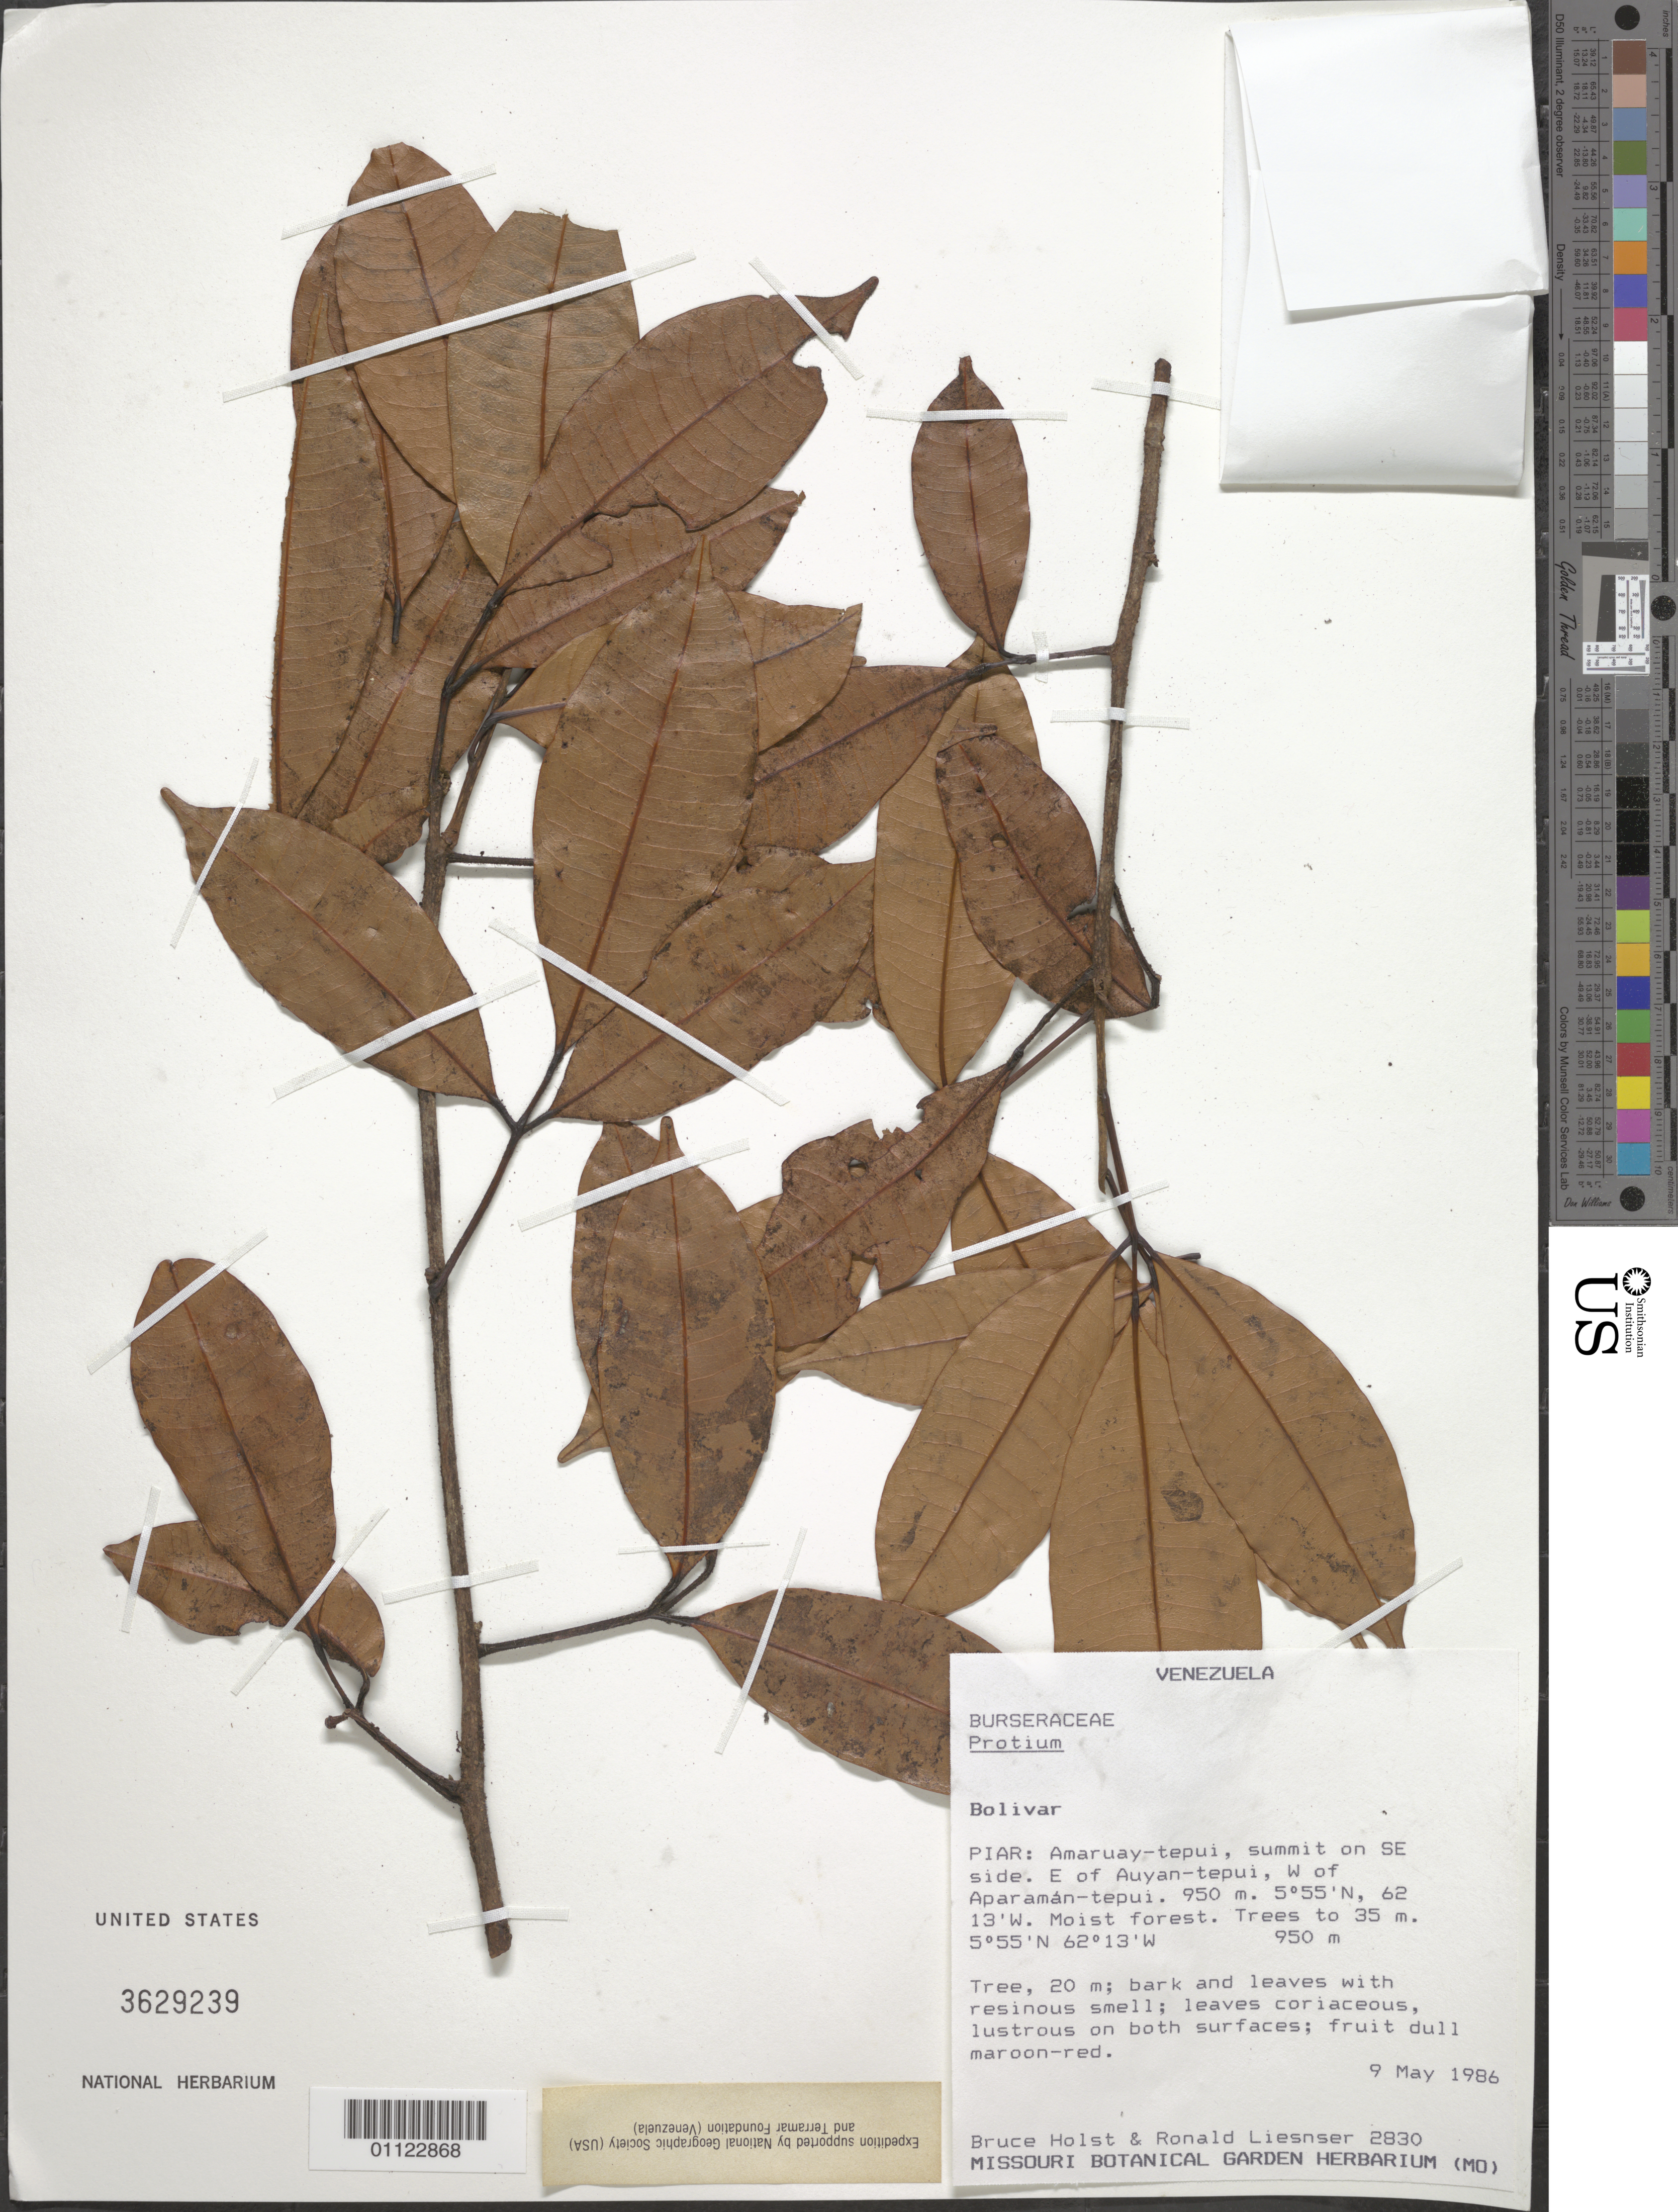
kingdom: Plantae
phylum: Tracheophyta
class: Magnoliopsida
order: Sapindales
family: Burseraceae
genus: Protium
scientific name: Protium cornutum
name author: Daly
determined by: Daly, D.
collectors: B. Holst & R. L. Liesner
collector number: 2830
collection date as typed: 9-May-86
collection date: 1986-05-09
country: Venezuela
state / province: Bolívar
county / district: Piar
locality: Amaruay-tepuí, summit SE side; E of Auyan-tepuí, W of Aparaman-tepuí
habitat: Moist forest; trees to 35 m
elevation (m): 950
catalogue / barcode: US 3629239